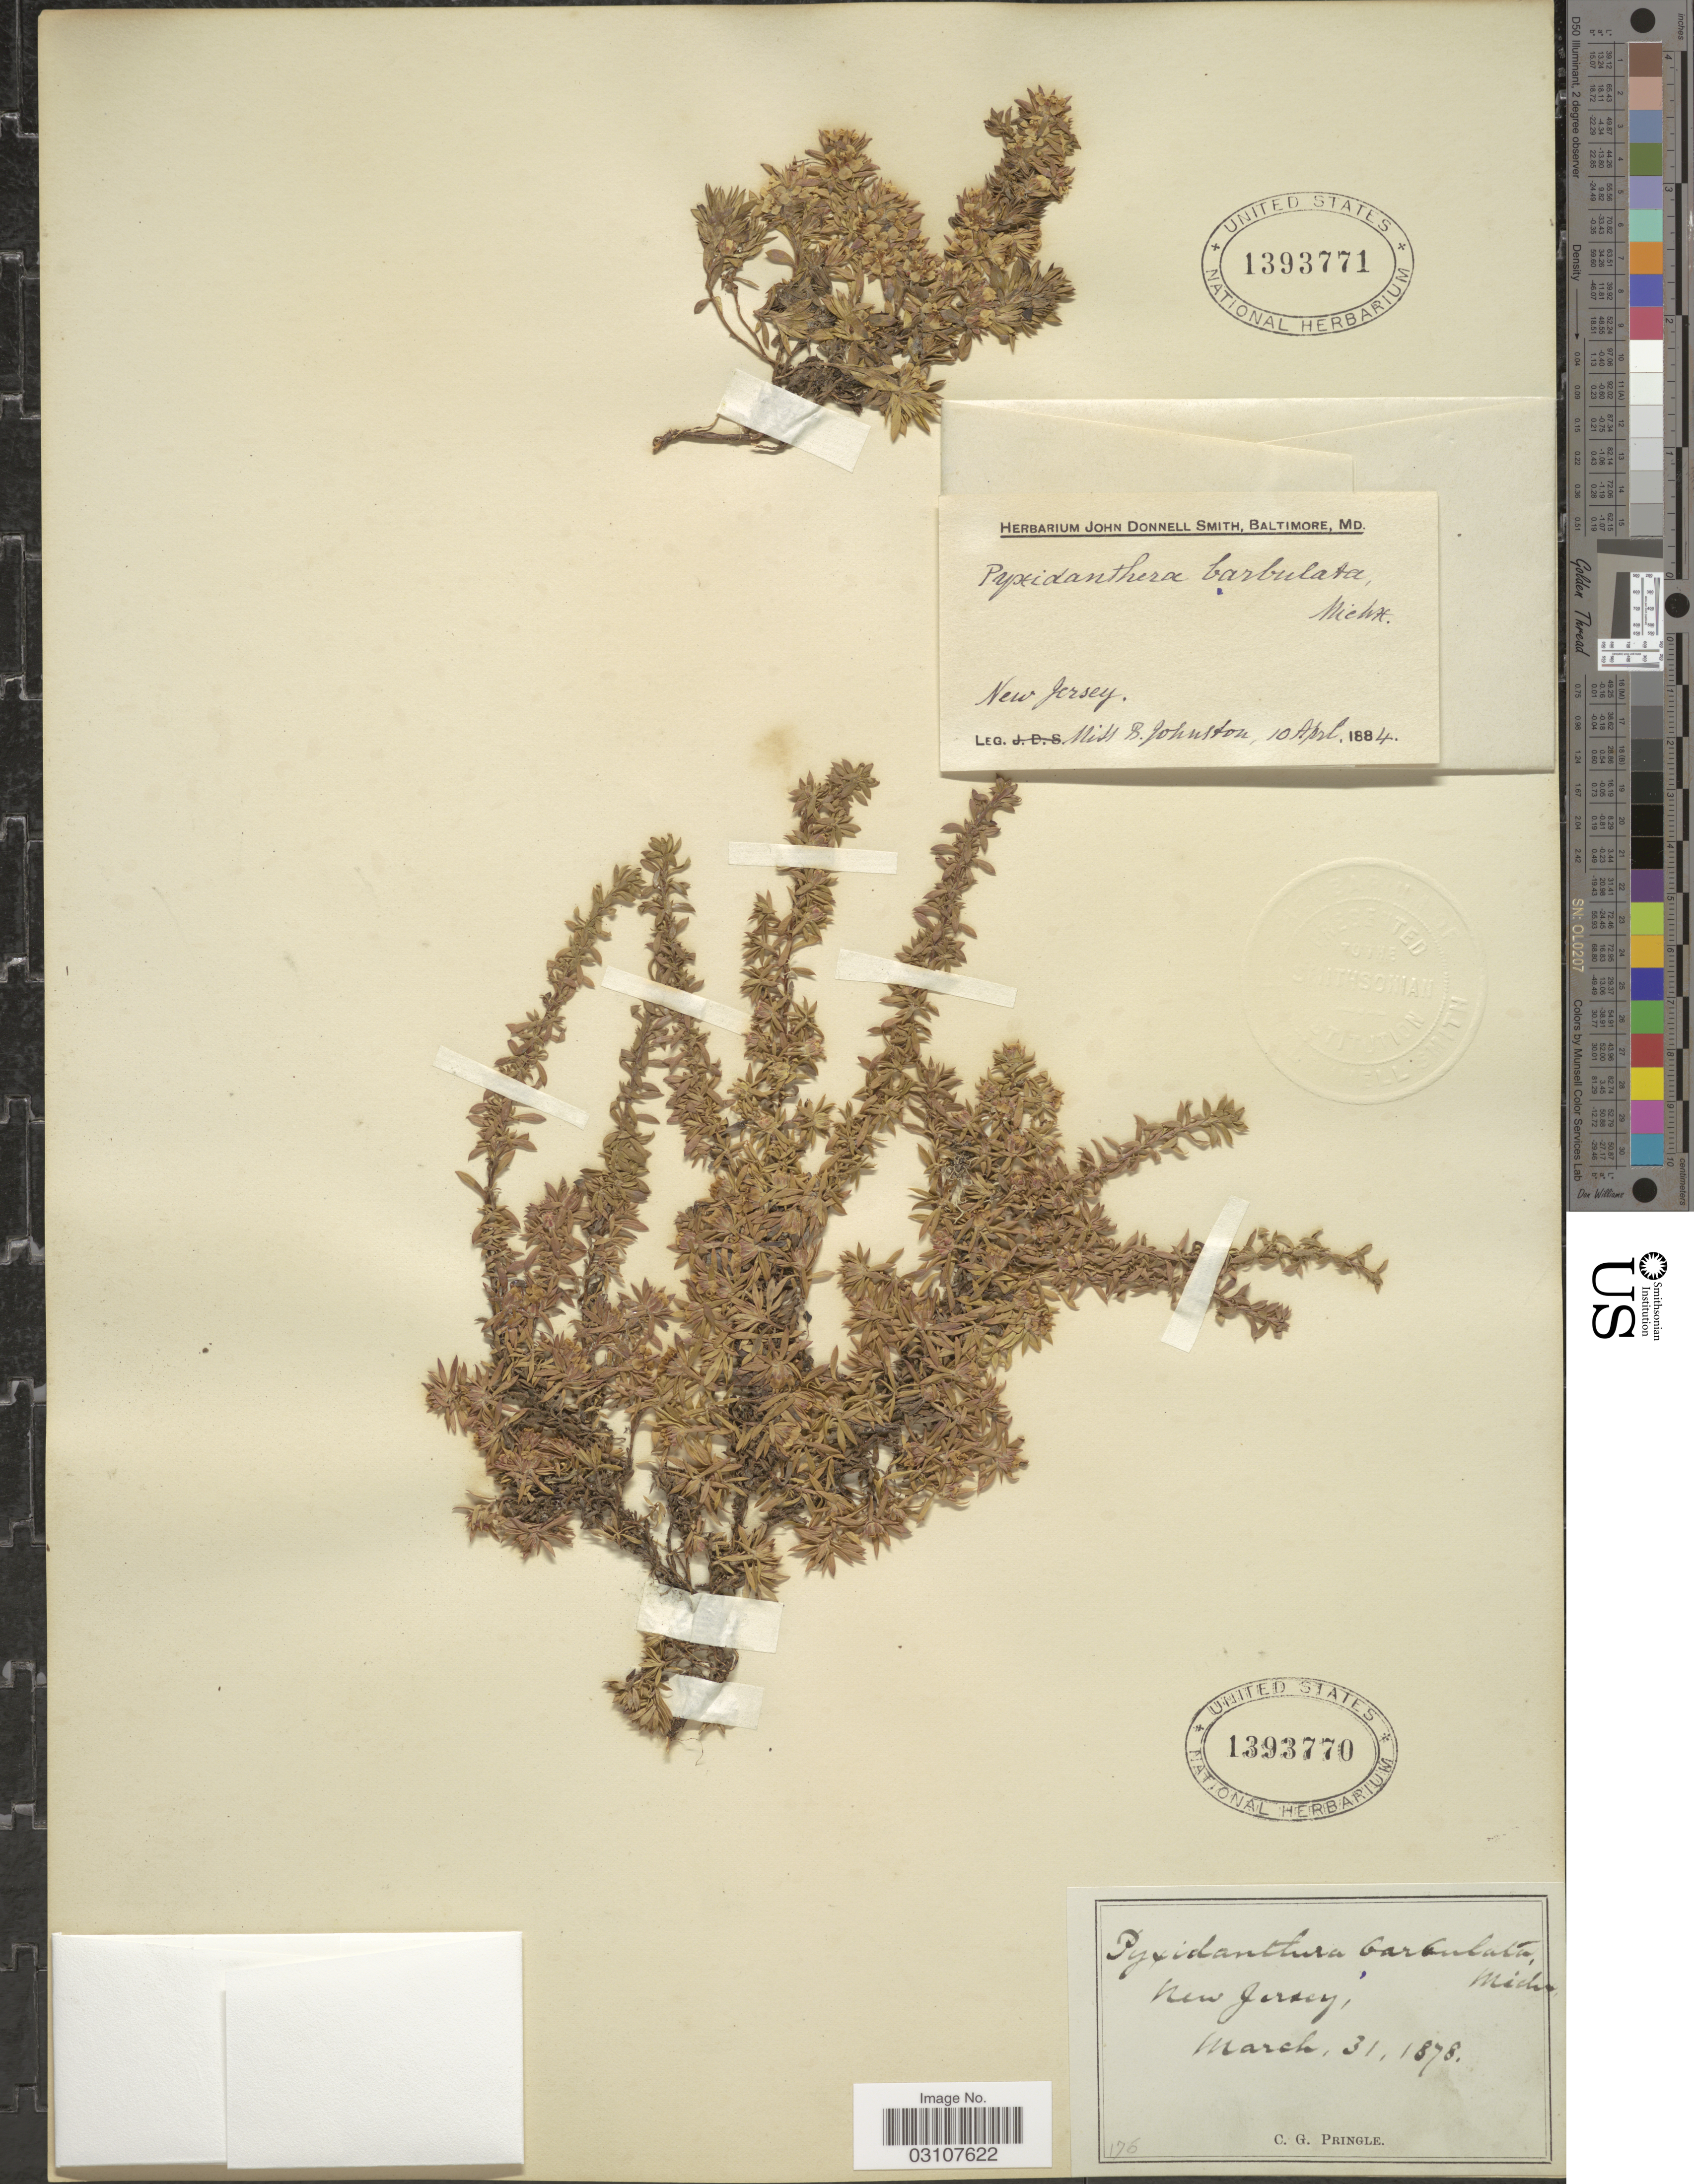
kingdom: Plantae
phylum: Tracheophyta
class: Magnoliopsida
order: Ericales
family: Diapensiaceae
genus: Pyxidanthera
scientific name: Pyxidanthera barbulata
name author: Michx.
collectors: B. Johnston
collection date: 1884-04-10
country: United States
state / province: New Jersey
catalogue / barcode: US 1393771